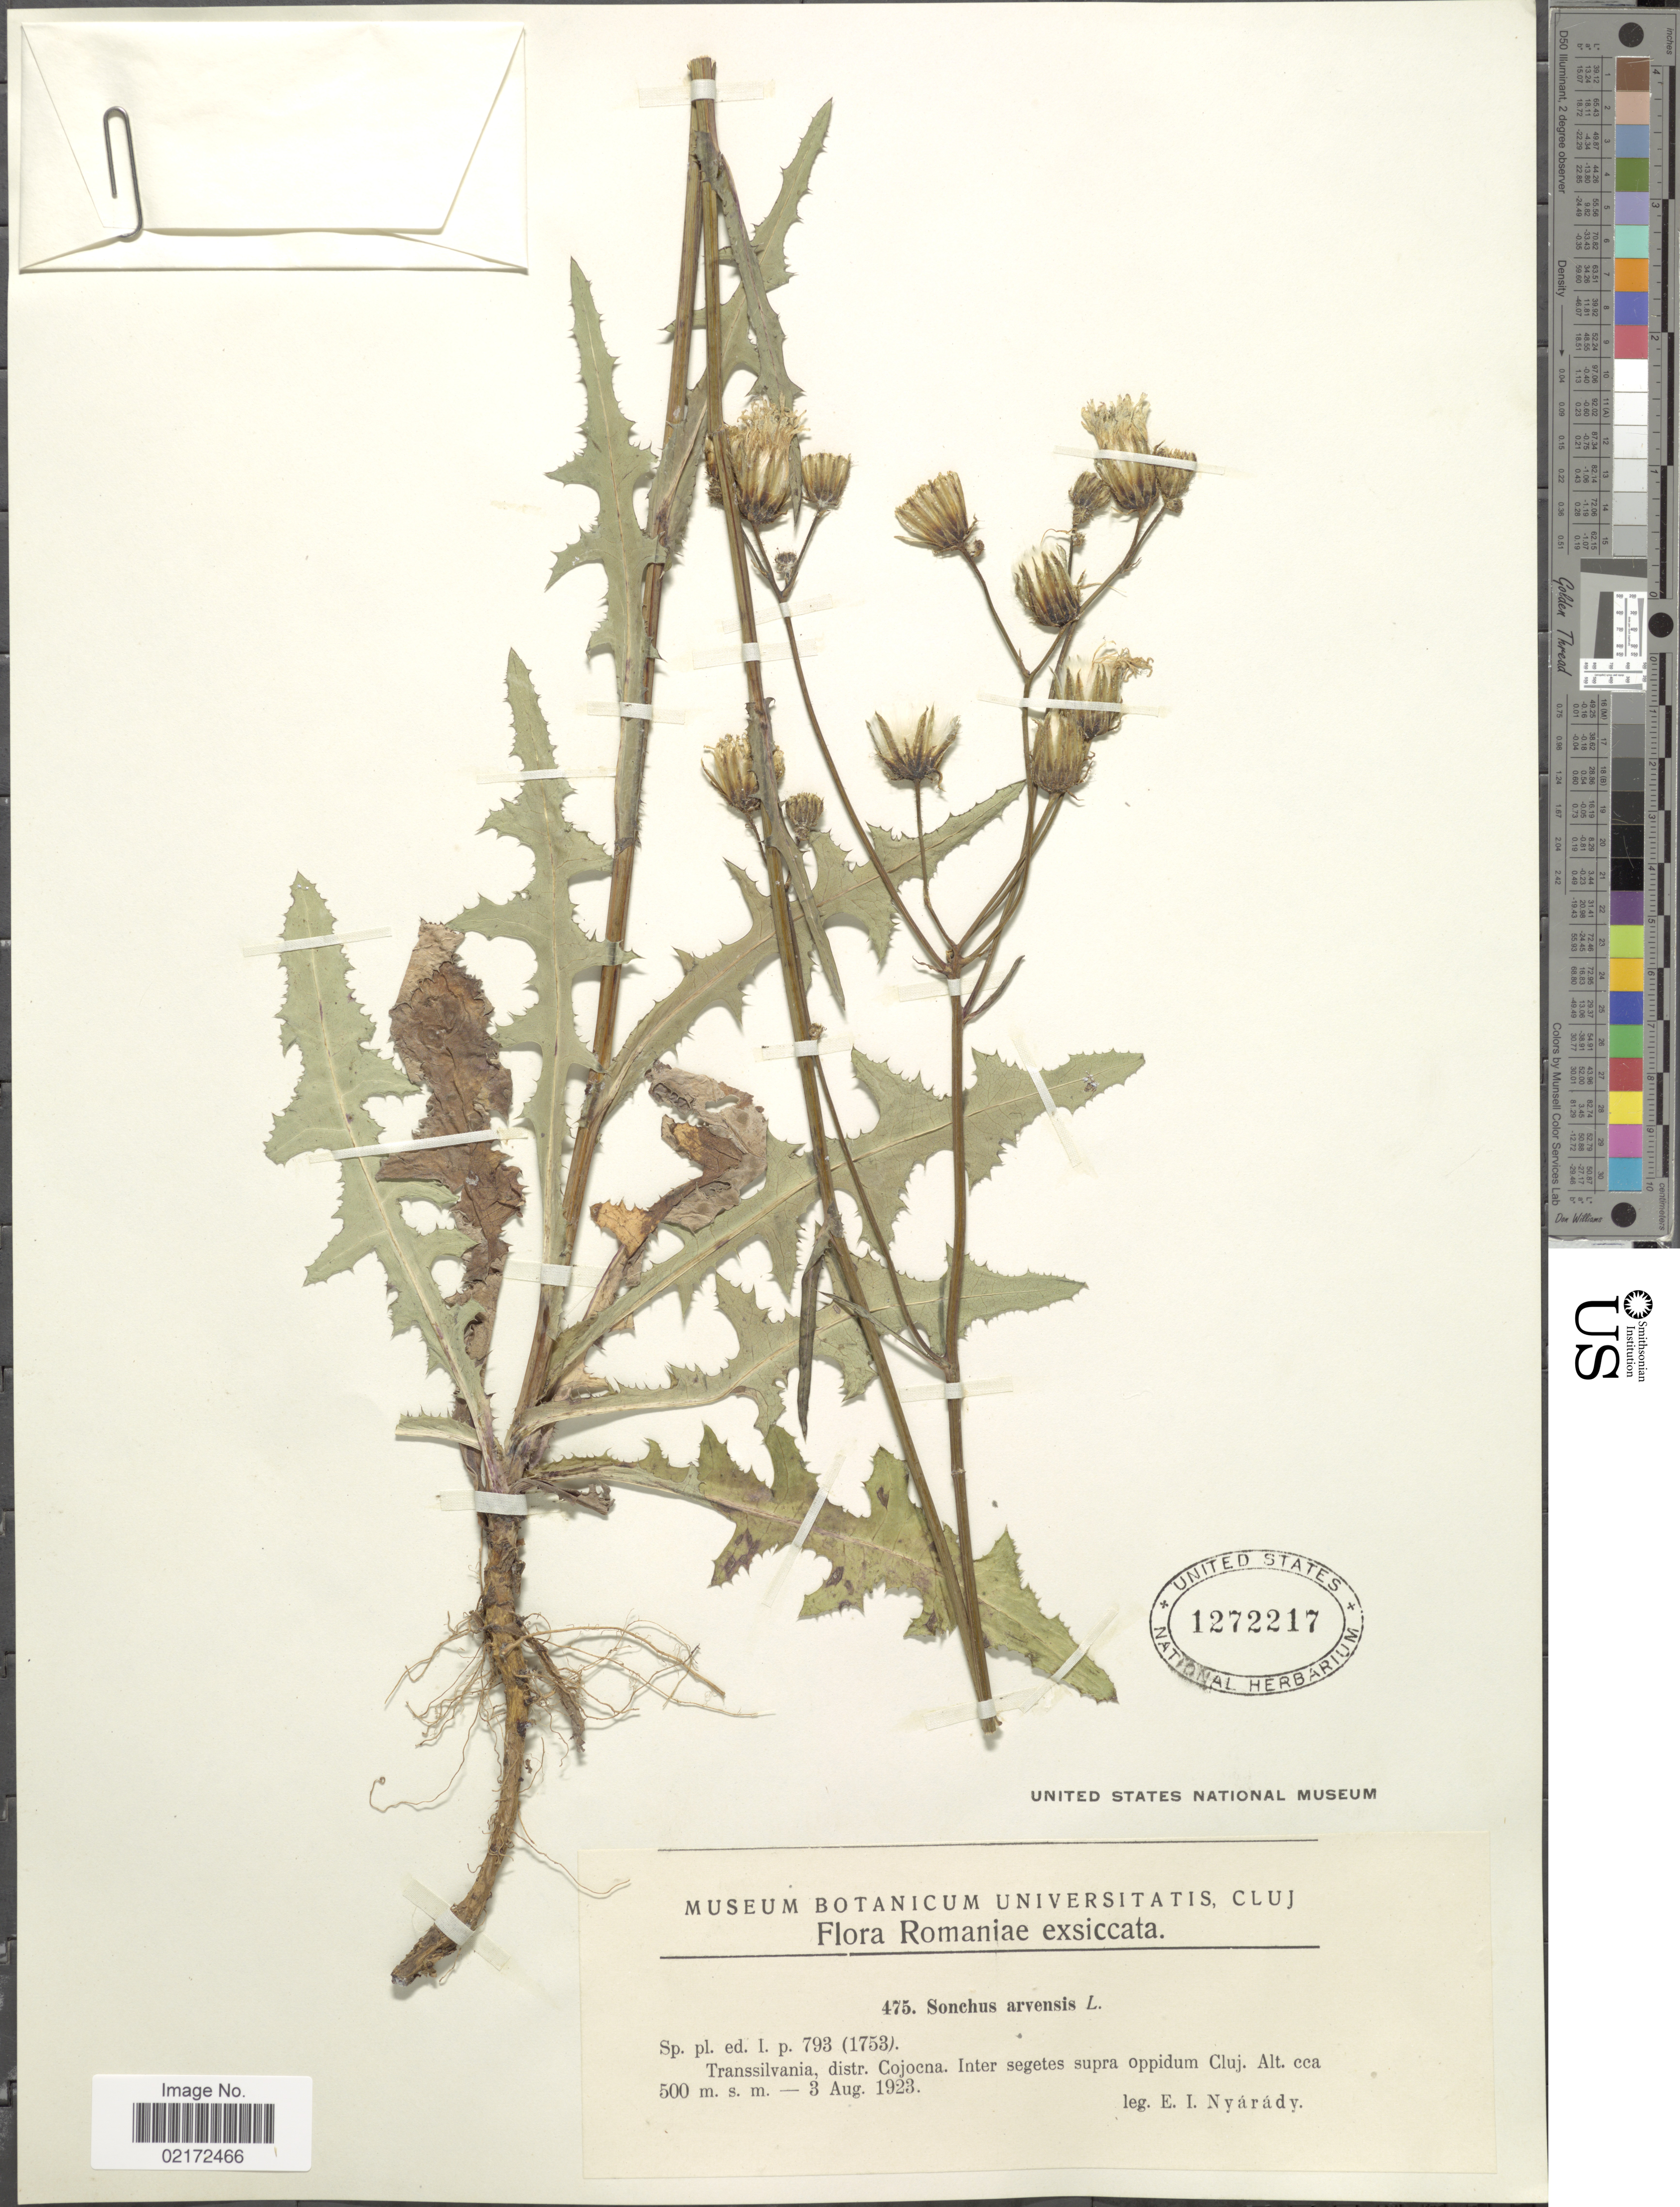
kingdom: Plantae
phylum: Tracheophyta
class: Magnoliopsida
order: Asterales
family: Asteraceae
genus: Sonchus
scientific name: Sonchus arvensis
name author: L.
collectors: E. Nyárády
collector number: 475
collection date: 1923-08-03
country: Romania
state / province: Cluj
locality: Transsilvania, distr. Cojocna. Inter segetes supra oppidum Cluj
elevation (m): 500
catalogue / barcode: US 1272217